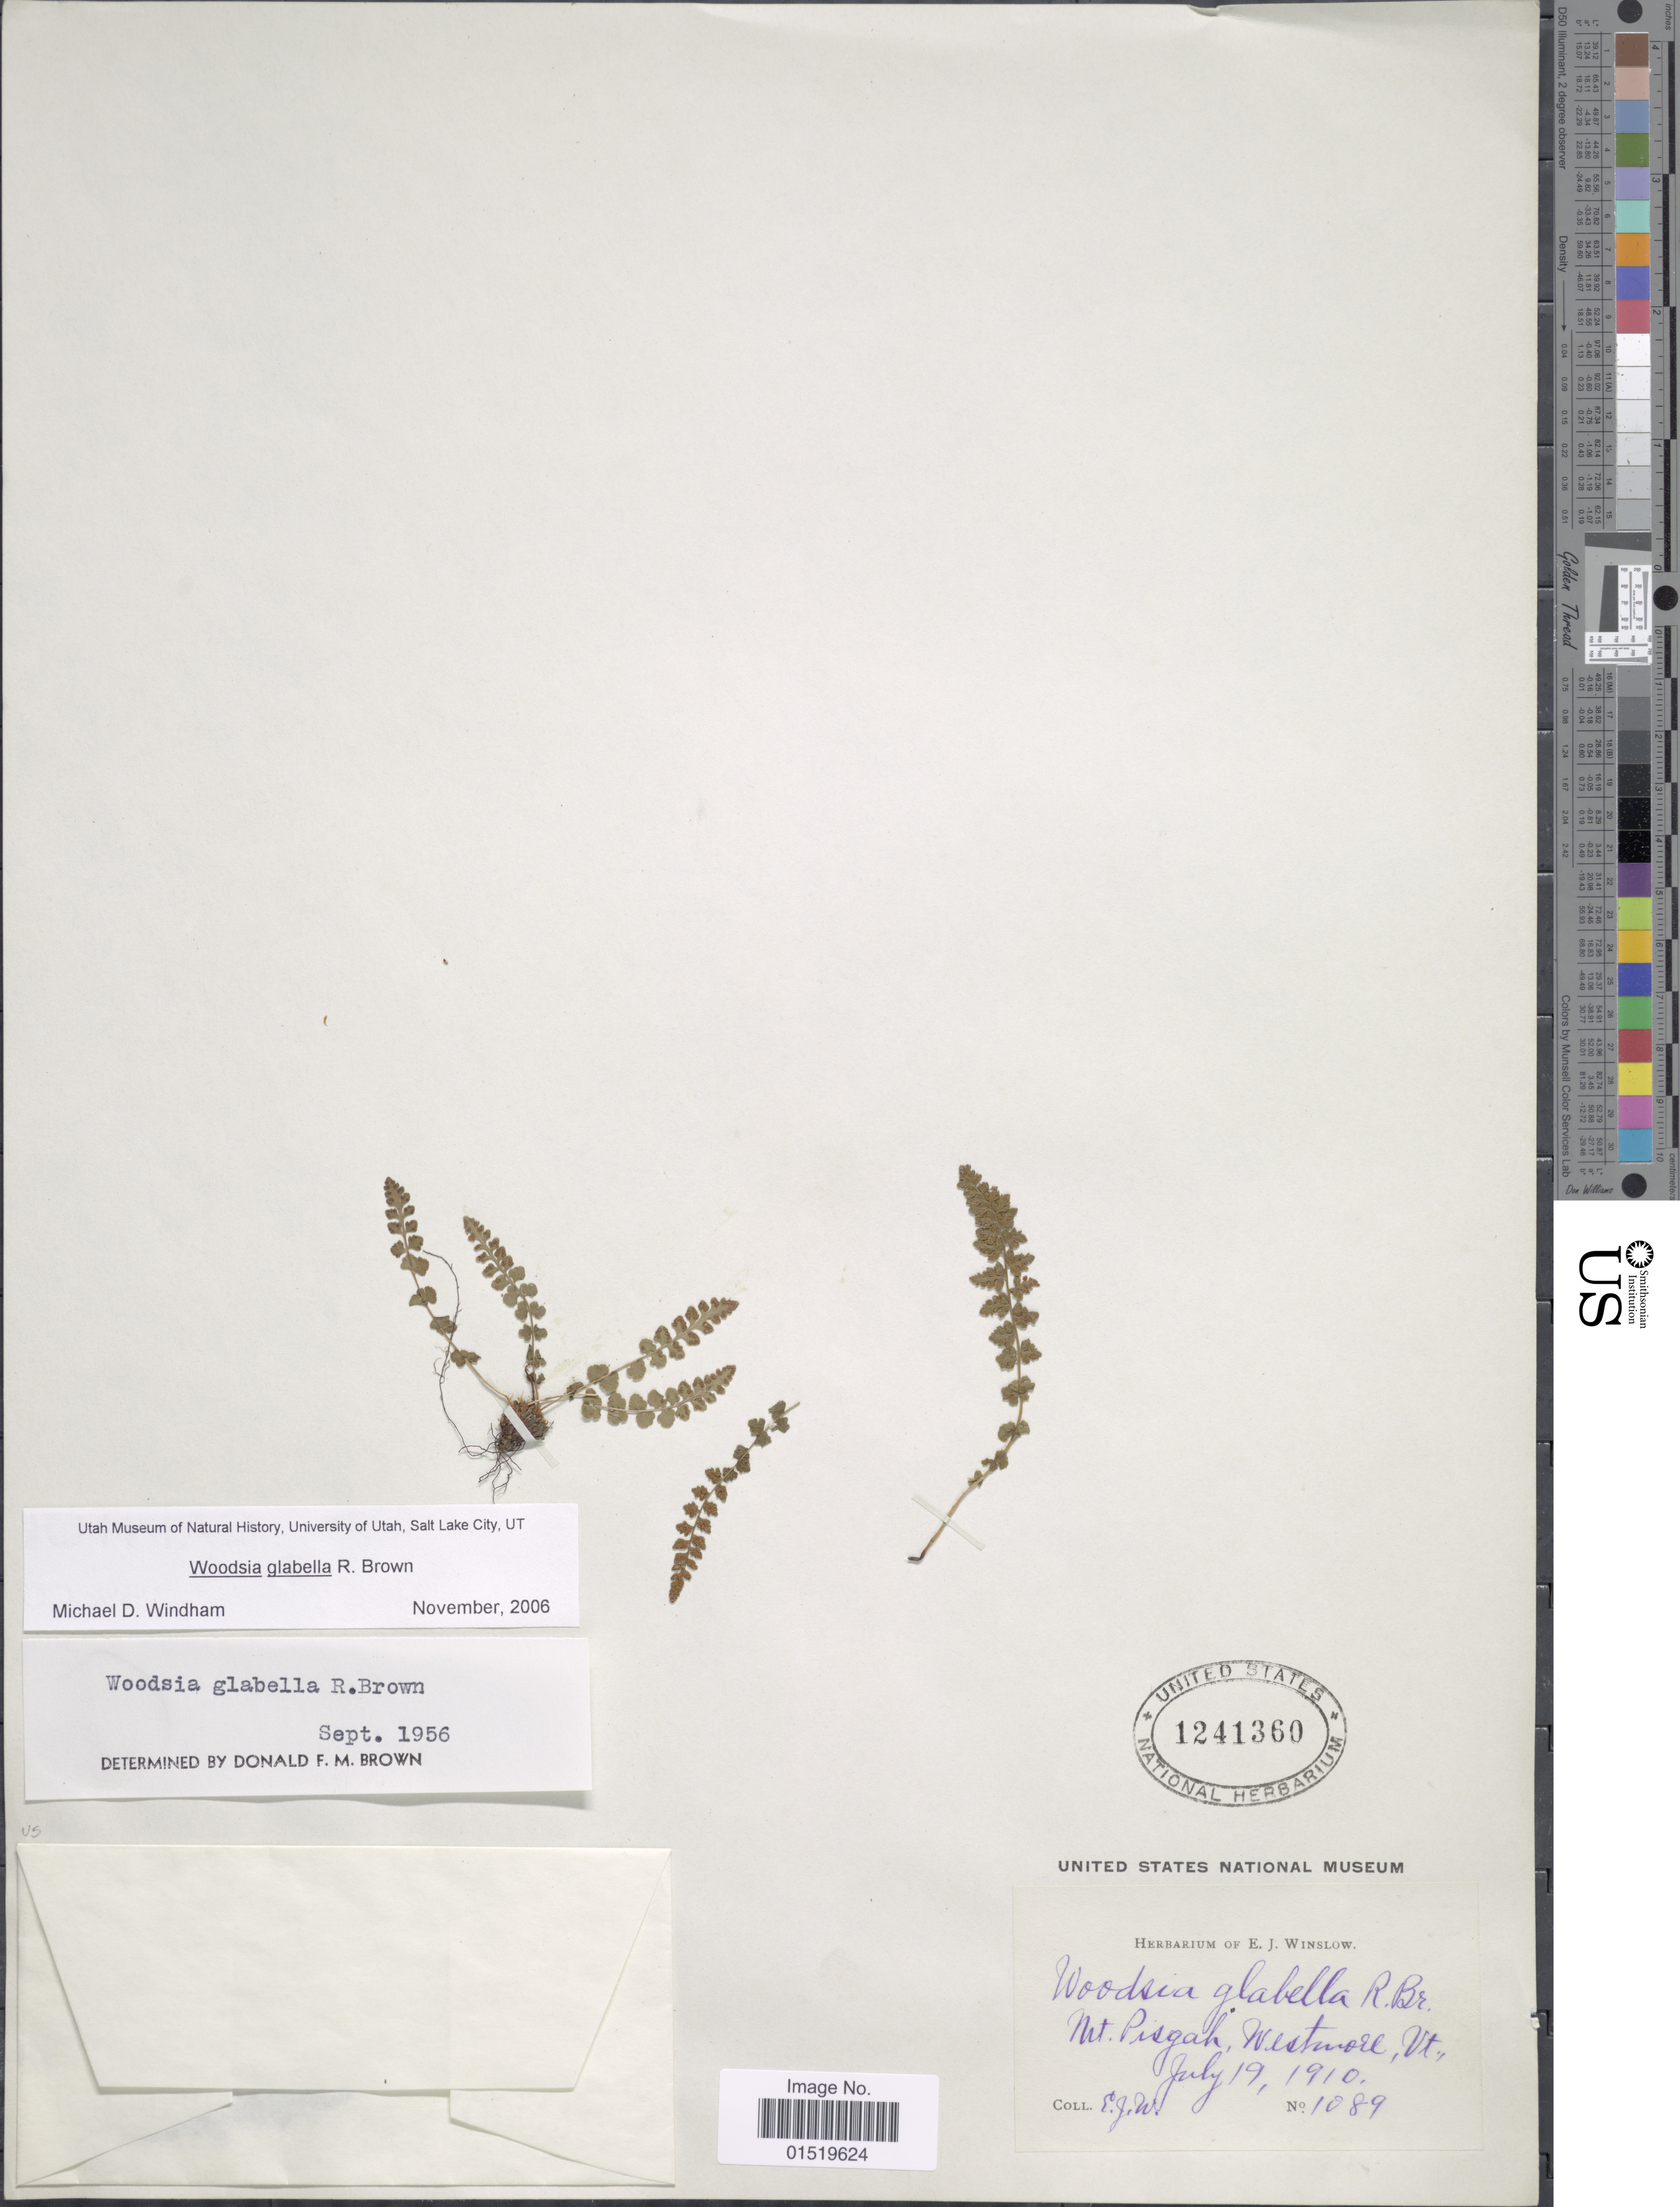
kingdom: Plantae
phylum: Tracheophyta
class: Polypodiopsida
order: Polypodiales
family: Woodsiaceae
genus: Woodsia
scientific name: Woodsia glabella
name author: R. Br.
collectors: E. Winslow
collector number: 1089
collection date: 1910-07-19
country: United States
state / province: Vermont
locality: Mt Pisgah, Westmore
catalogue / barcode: US 1241360